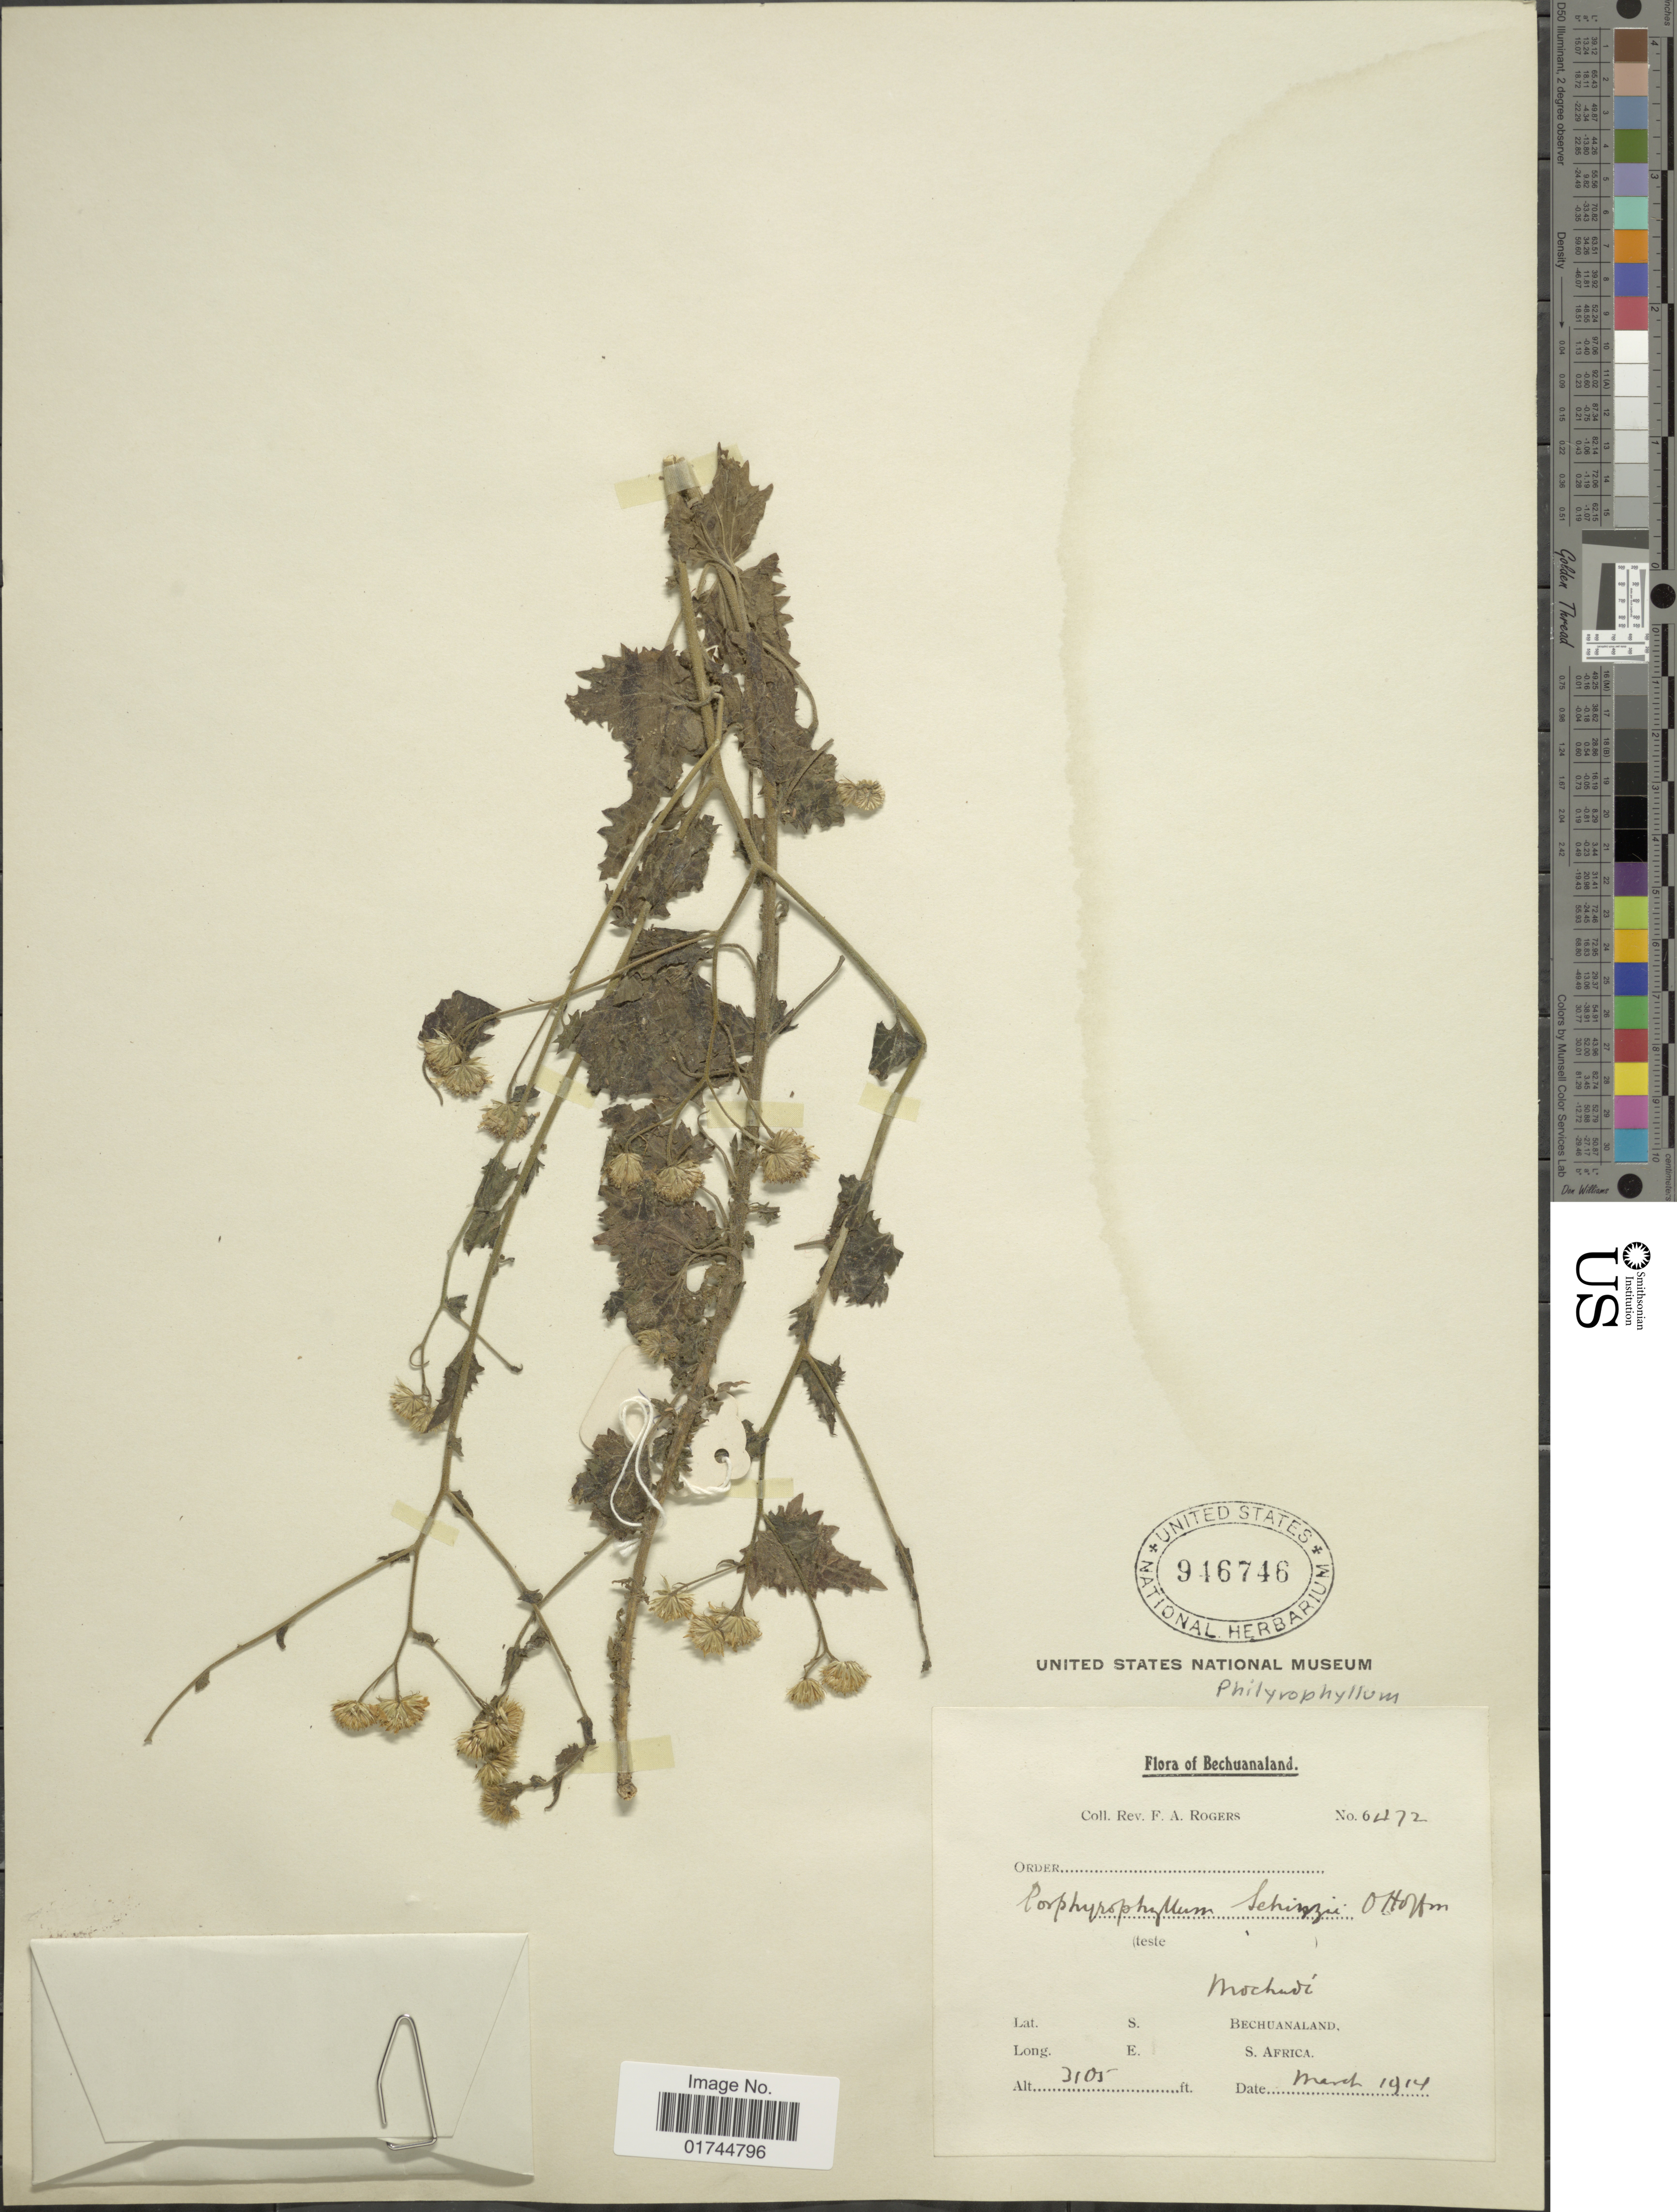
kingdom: Plantae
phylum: Tracheophyta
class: Magnoliopsida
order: Asterales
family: Asteraceae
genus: Philyrophyllum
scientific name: Philyrophyllum schinzii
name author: O. Hoffm.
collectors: F. A. Rogers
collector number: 6472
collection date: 1914-03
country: South Africa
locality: Mochudi, Bechuanaland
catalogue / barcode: US 946746